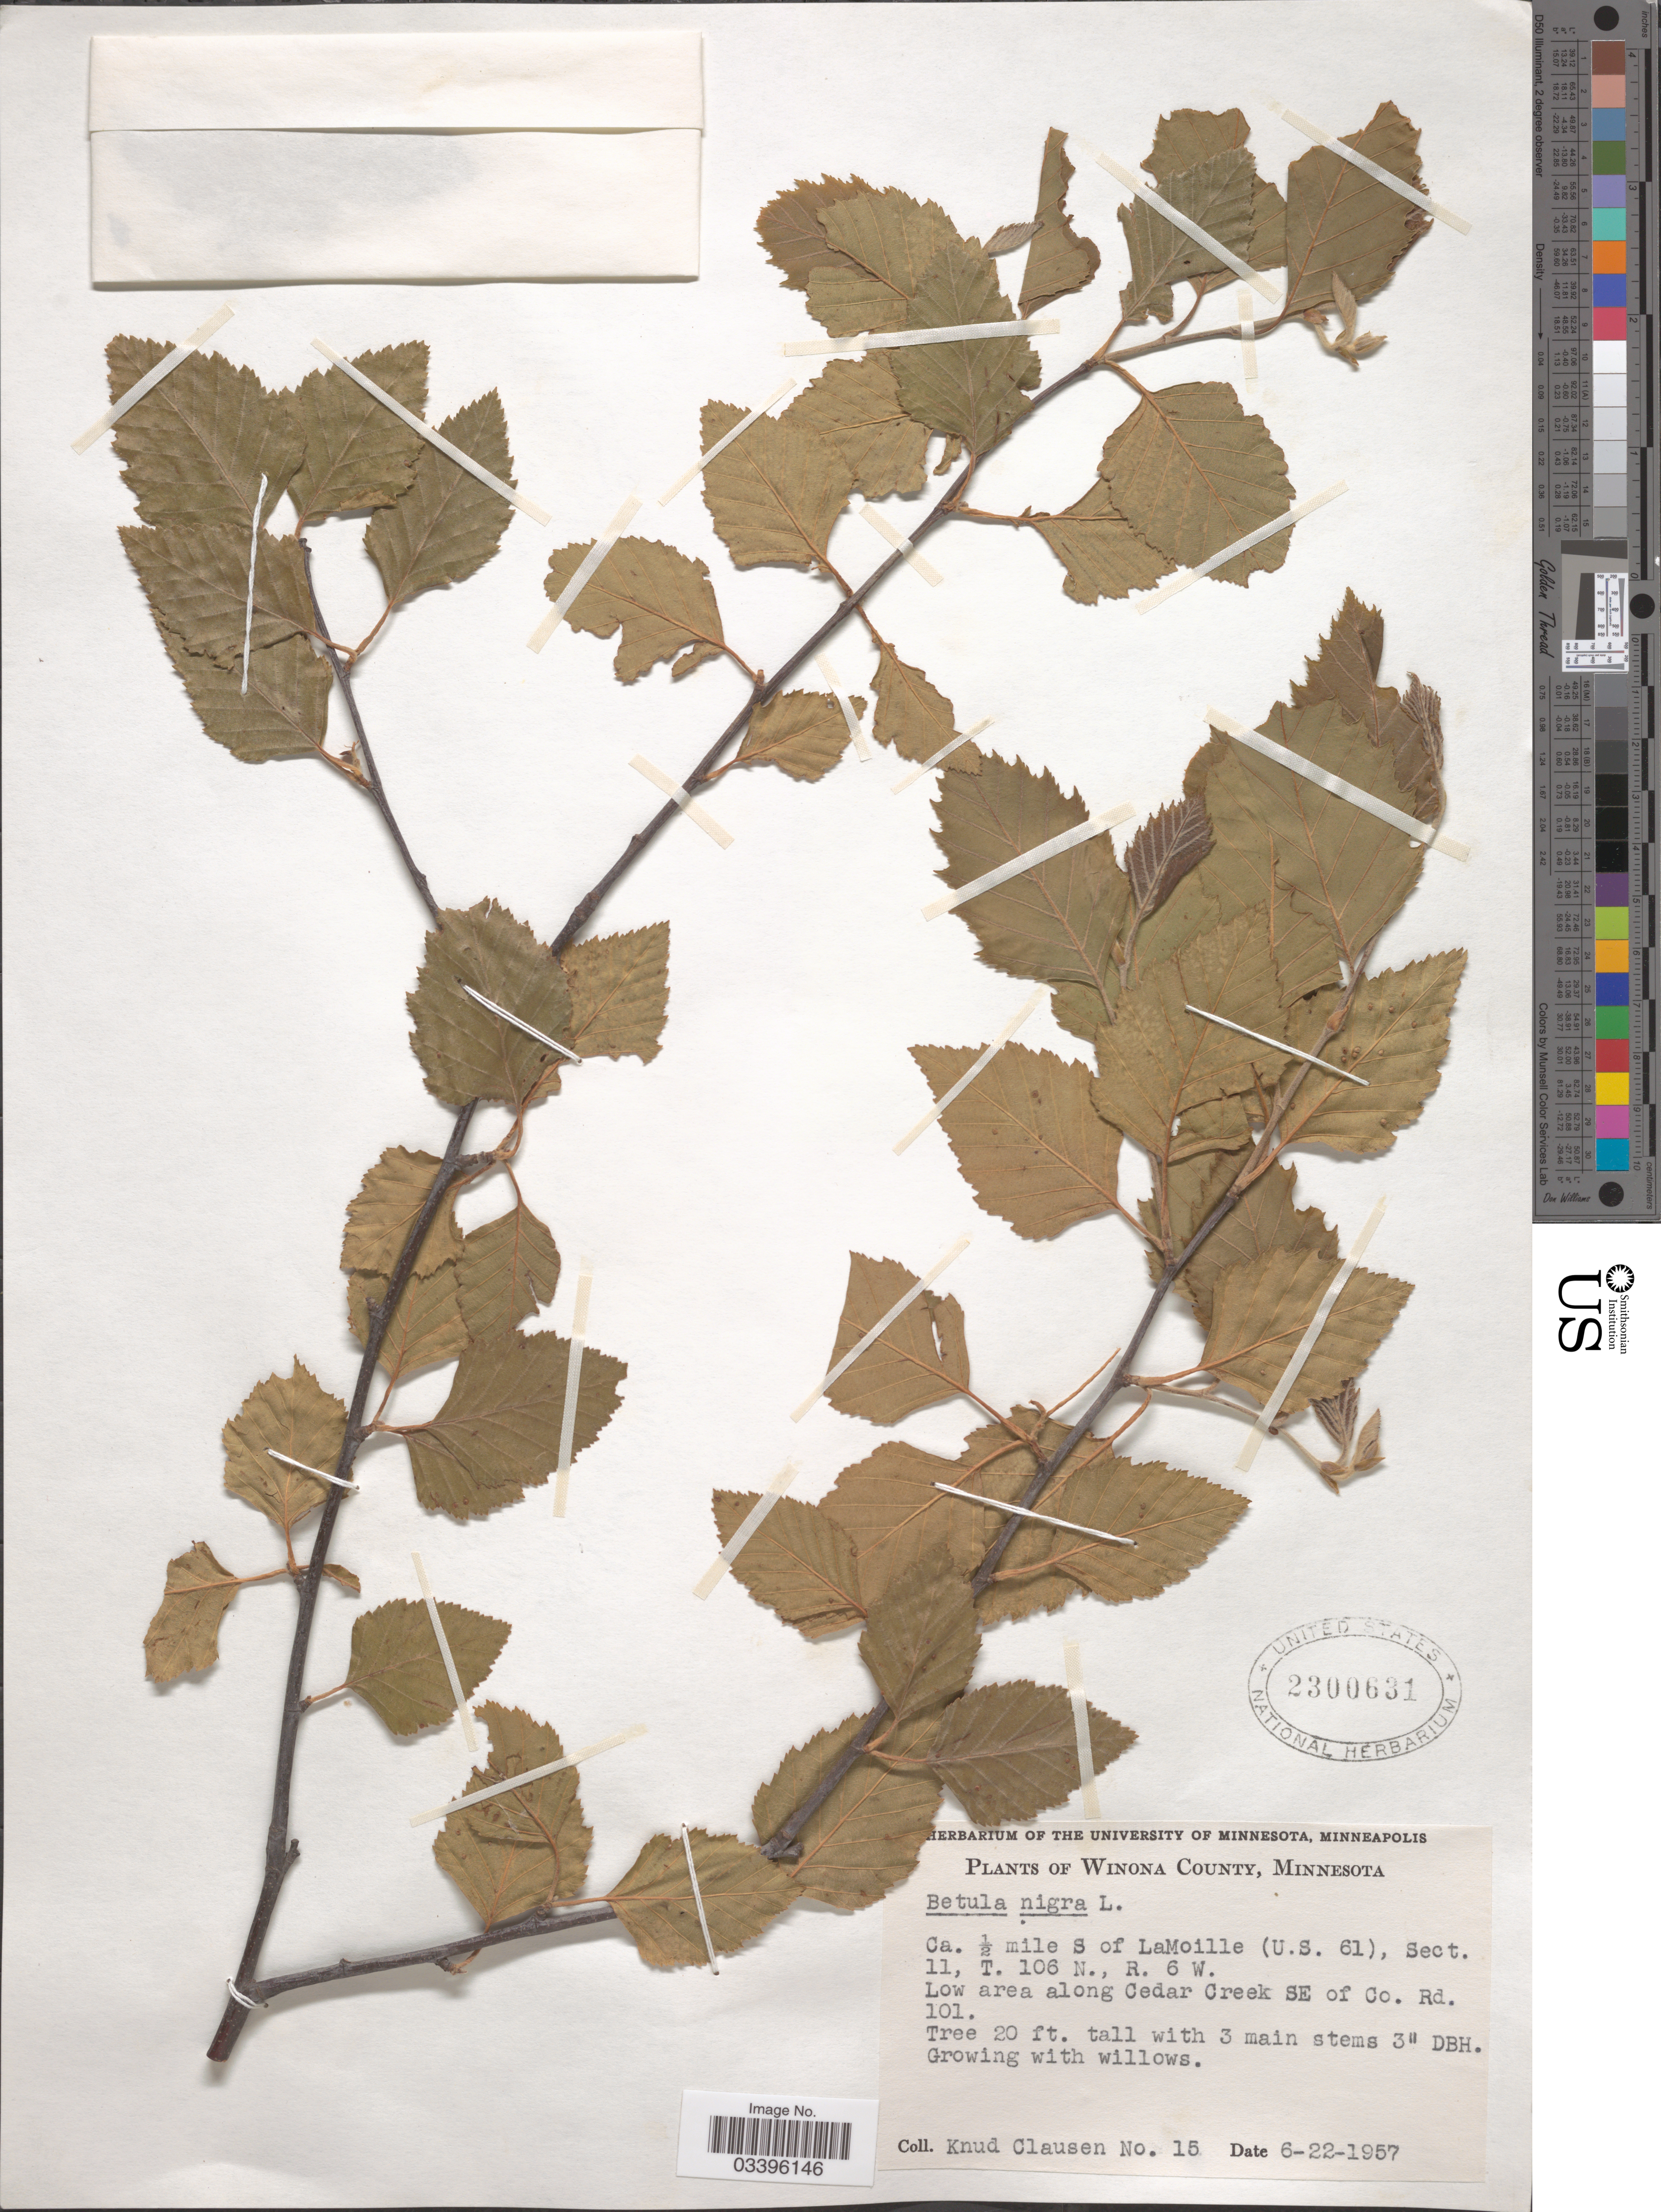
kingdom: Plantae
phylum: Tracheophyta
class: Magnoliopsida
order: Fagales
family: Betulaceae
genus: Betula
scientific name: Betula nigra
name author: L.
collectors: K. Clausen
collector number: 15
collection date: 1957-06-22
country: United States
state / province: Minnesota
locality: Winona County, Ca. ½ mile S of LaMoille (U.S. 61), Sect. 11, T. 106 N., R. 6 W. Low area along Cedar Creek SE of Co. Rd. 101.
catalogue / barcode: US 2300631